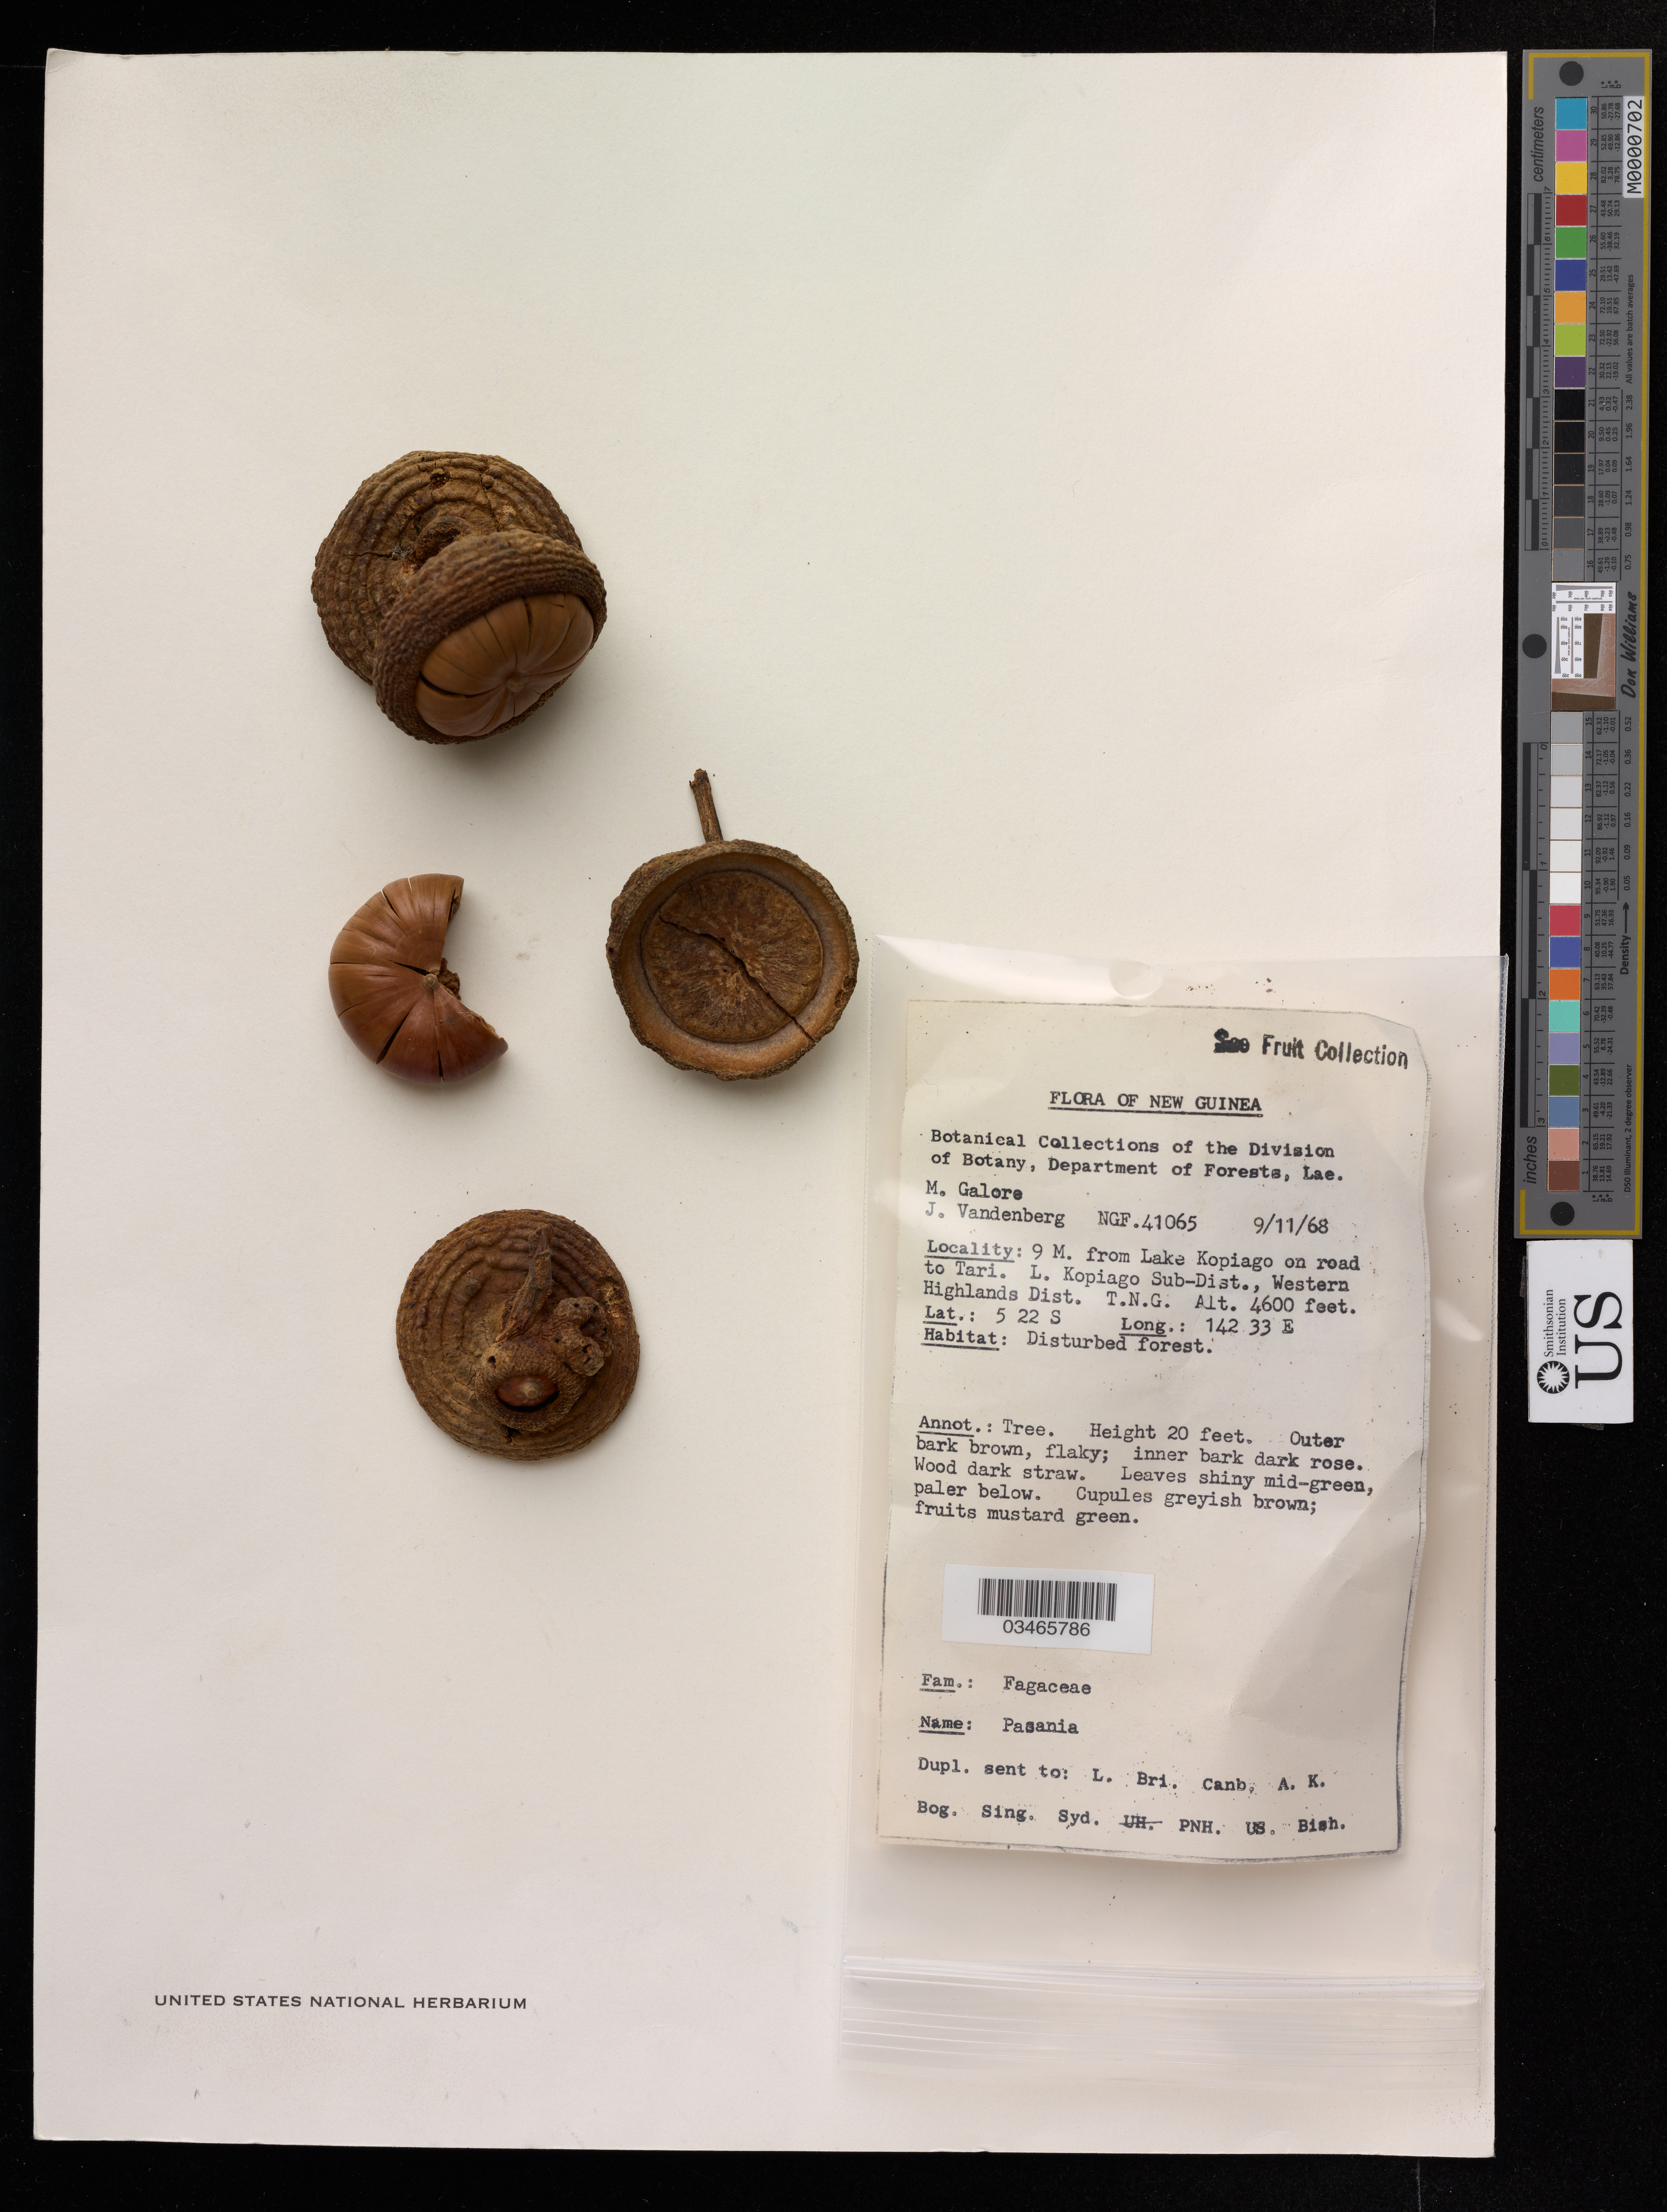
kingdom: Plantae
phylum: Tracheophyta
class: Magnoliopsida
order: Fagales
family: Fagaceae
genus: Lithocarpus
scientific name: Lithocarpus sp.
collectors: M. Galore & J. Vandenberg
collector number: NGF.41065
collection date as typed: Transcribed d/m/y: 9/11/68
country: Papua New Guinea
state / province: Western Highlands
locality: New Guinea. 9 M. from Lake Kopiago on road to Tari. L. Kopiago Sub-Dist., Western Highlands Dist. T.N.G.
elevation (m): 1402